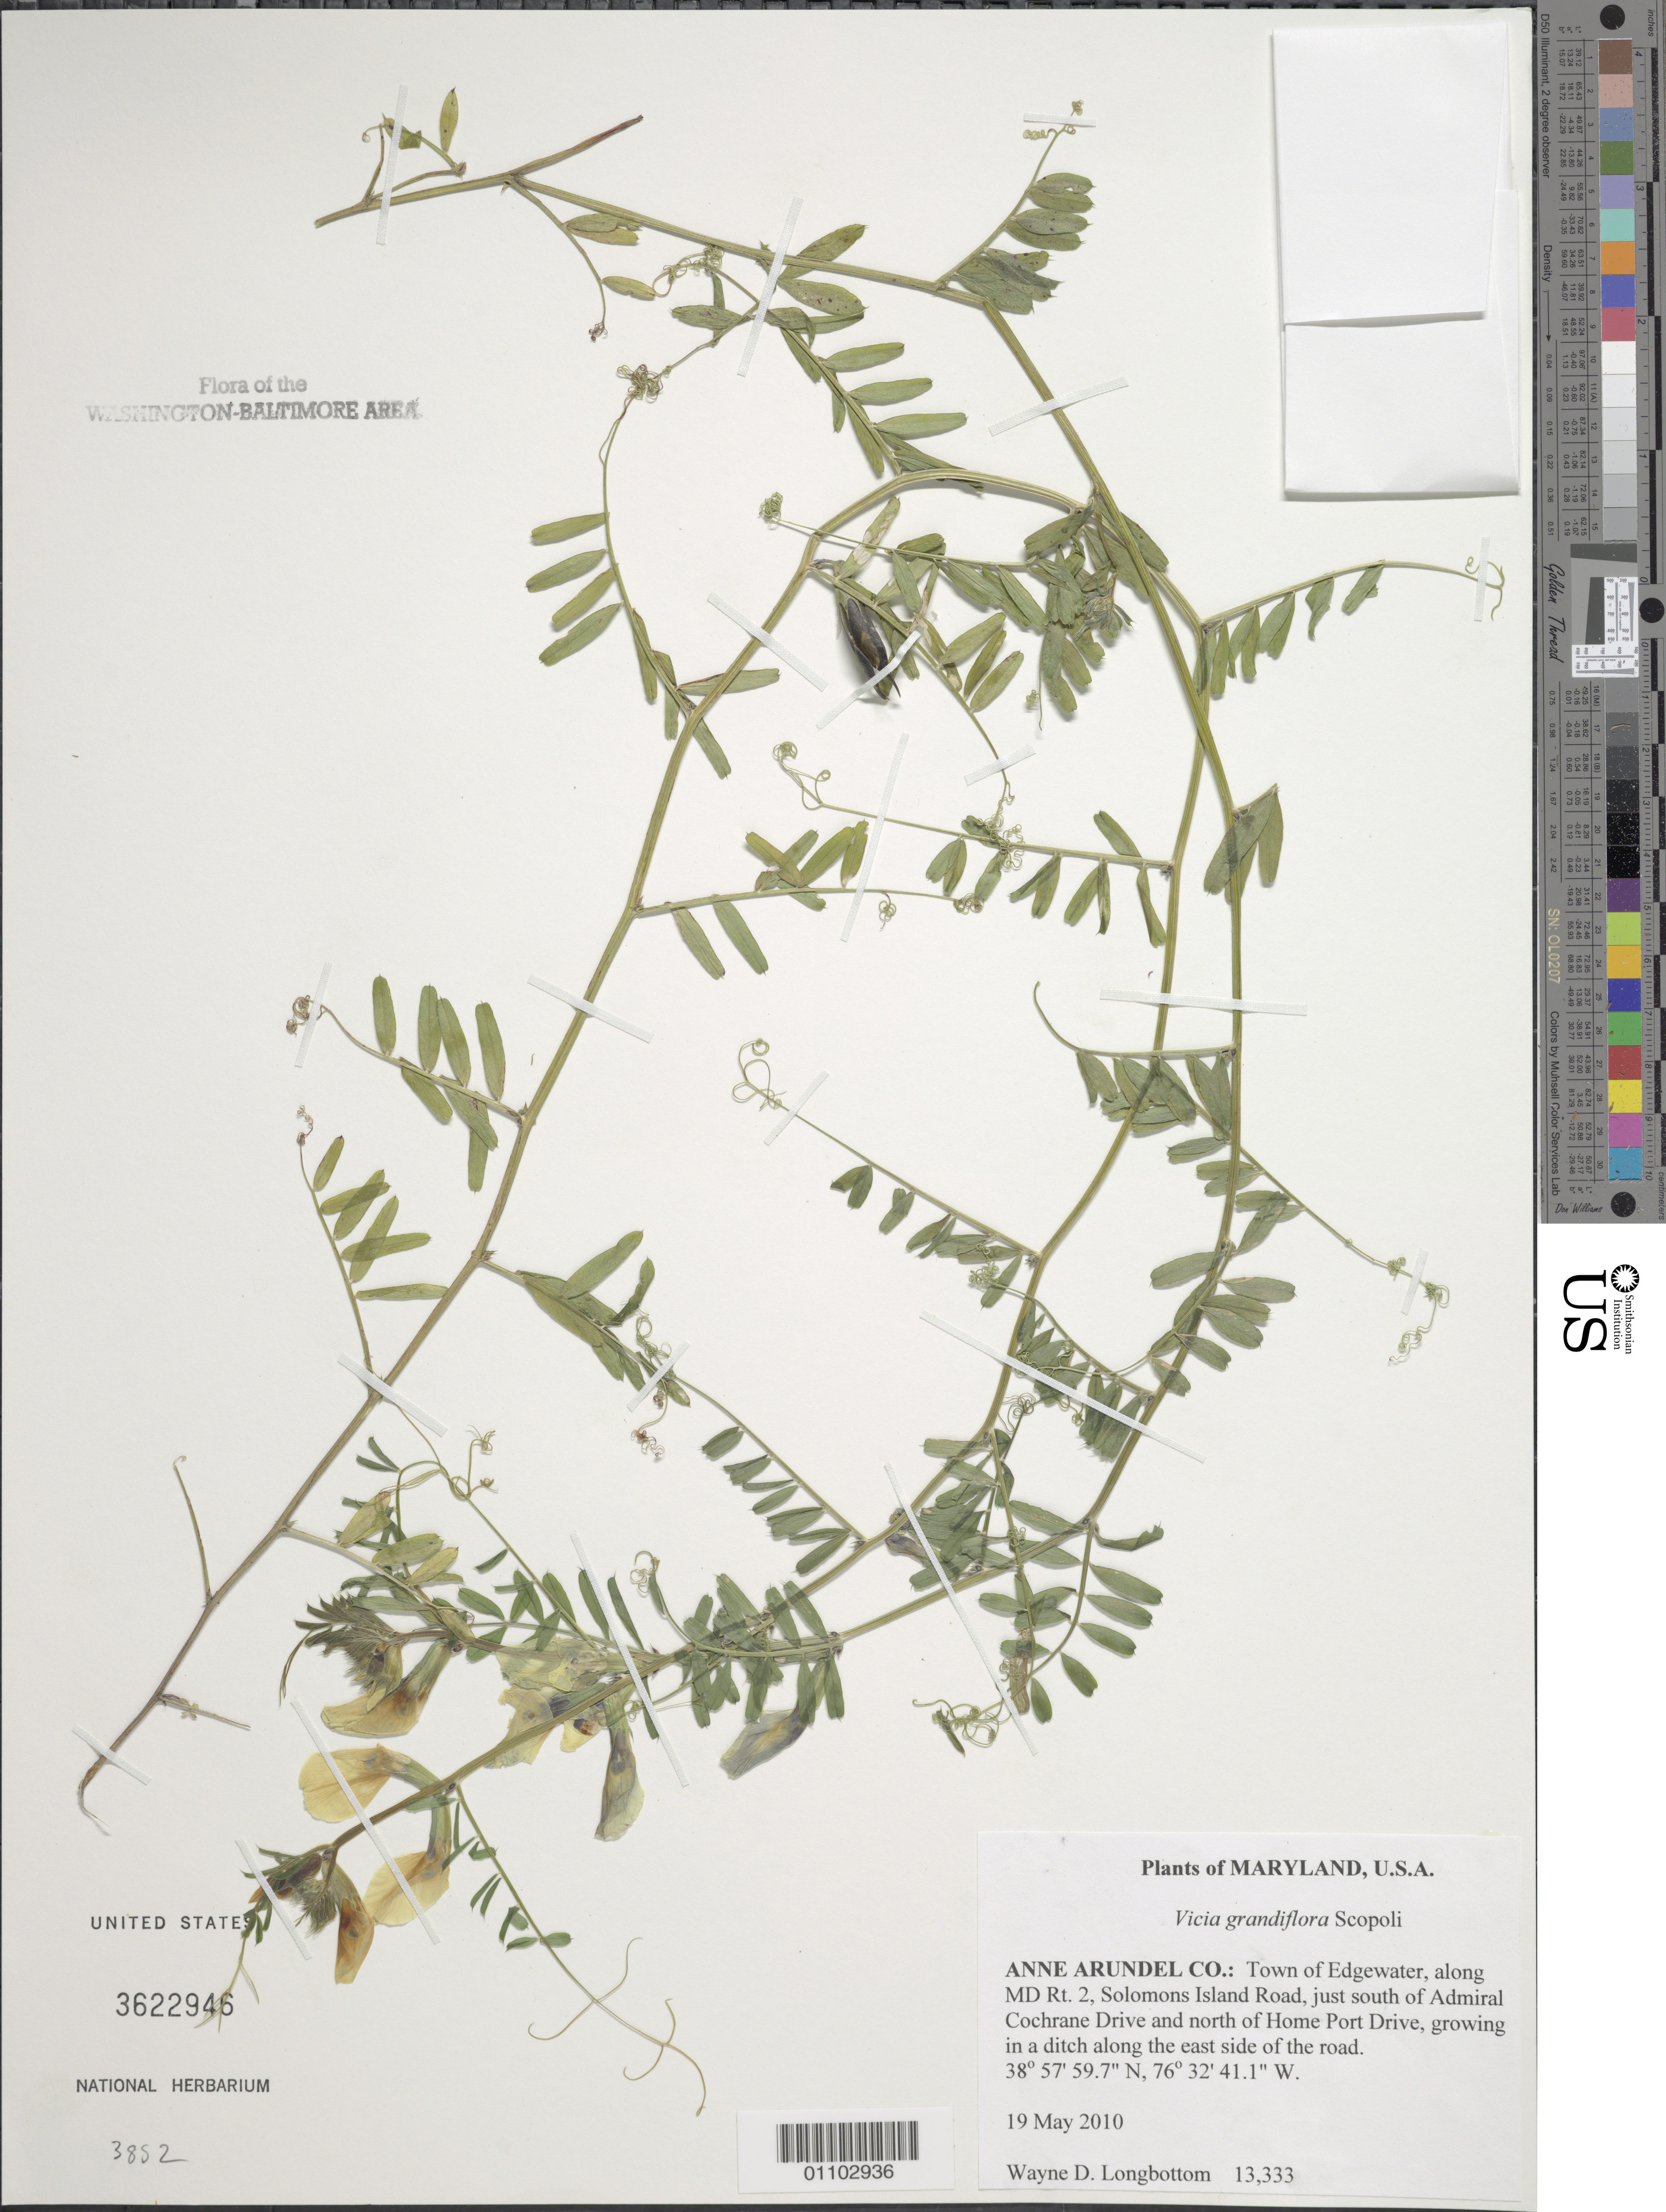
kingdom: Plantae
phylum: Tracheophyta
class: Magnoliopsida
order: Fabales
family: Fabaceae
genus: Vicia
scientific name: Vicia grandiflora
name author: Scop.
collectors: W. D. Longbottom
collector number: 13333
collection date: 2010-05-19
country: United States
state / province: Maryland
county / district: Anne Arundel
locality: Town of Edgewater, along MD Rt. 2, Solomons Island Road, just south of Admiral Cochrane Drive and north of Home Port Drive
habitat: Growing in a ditch along the east side of the road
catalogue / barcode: US 3622946